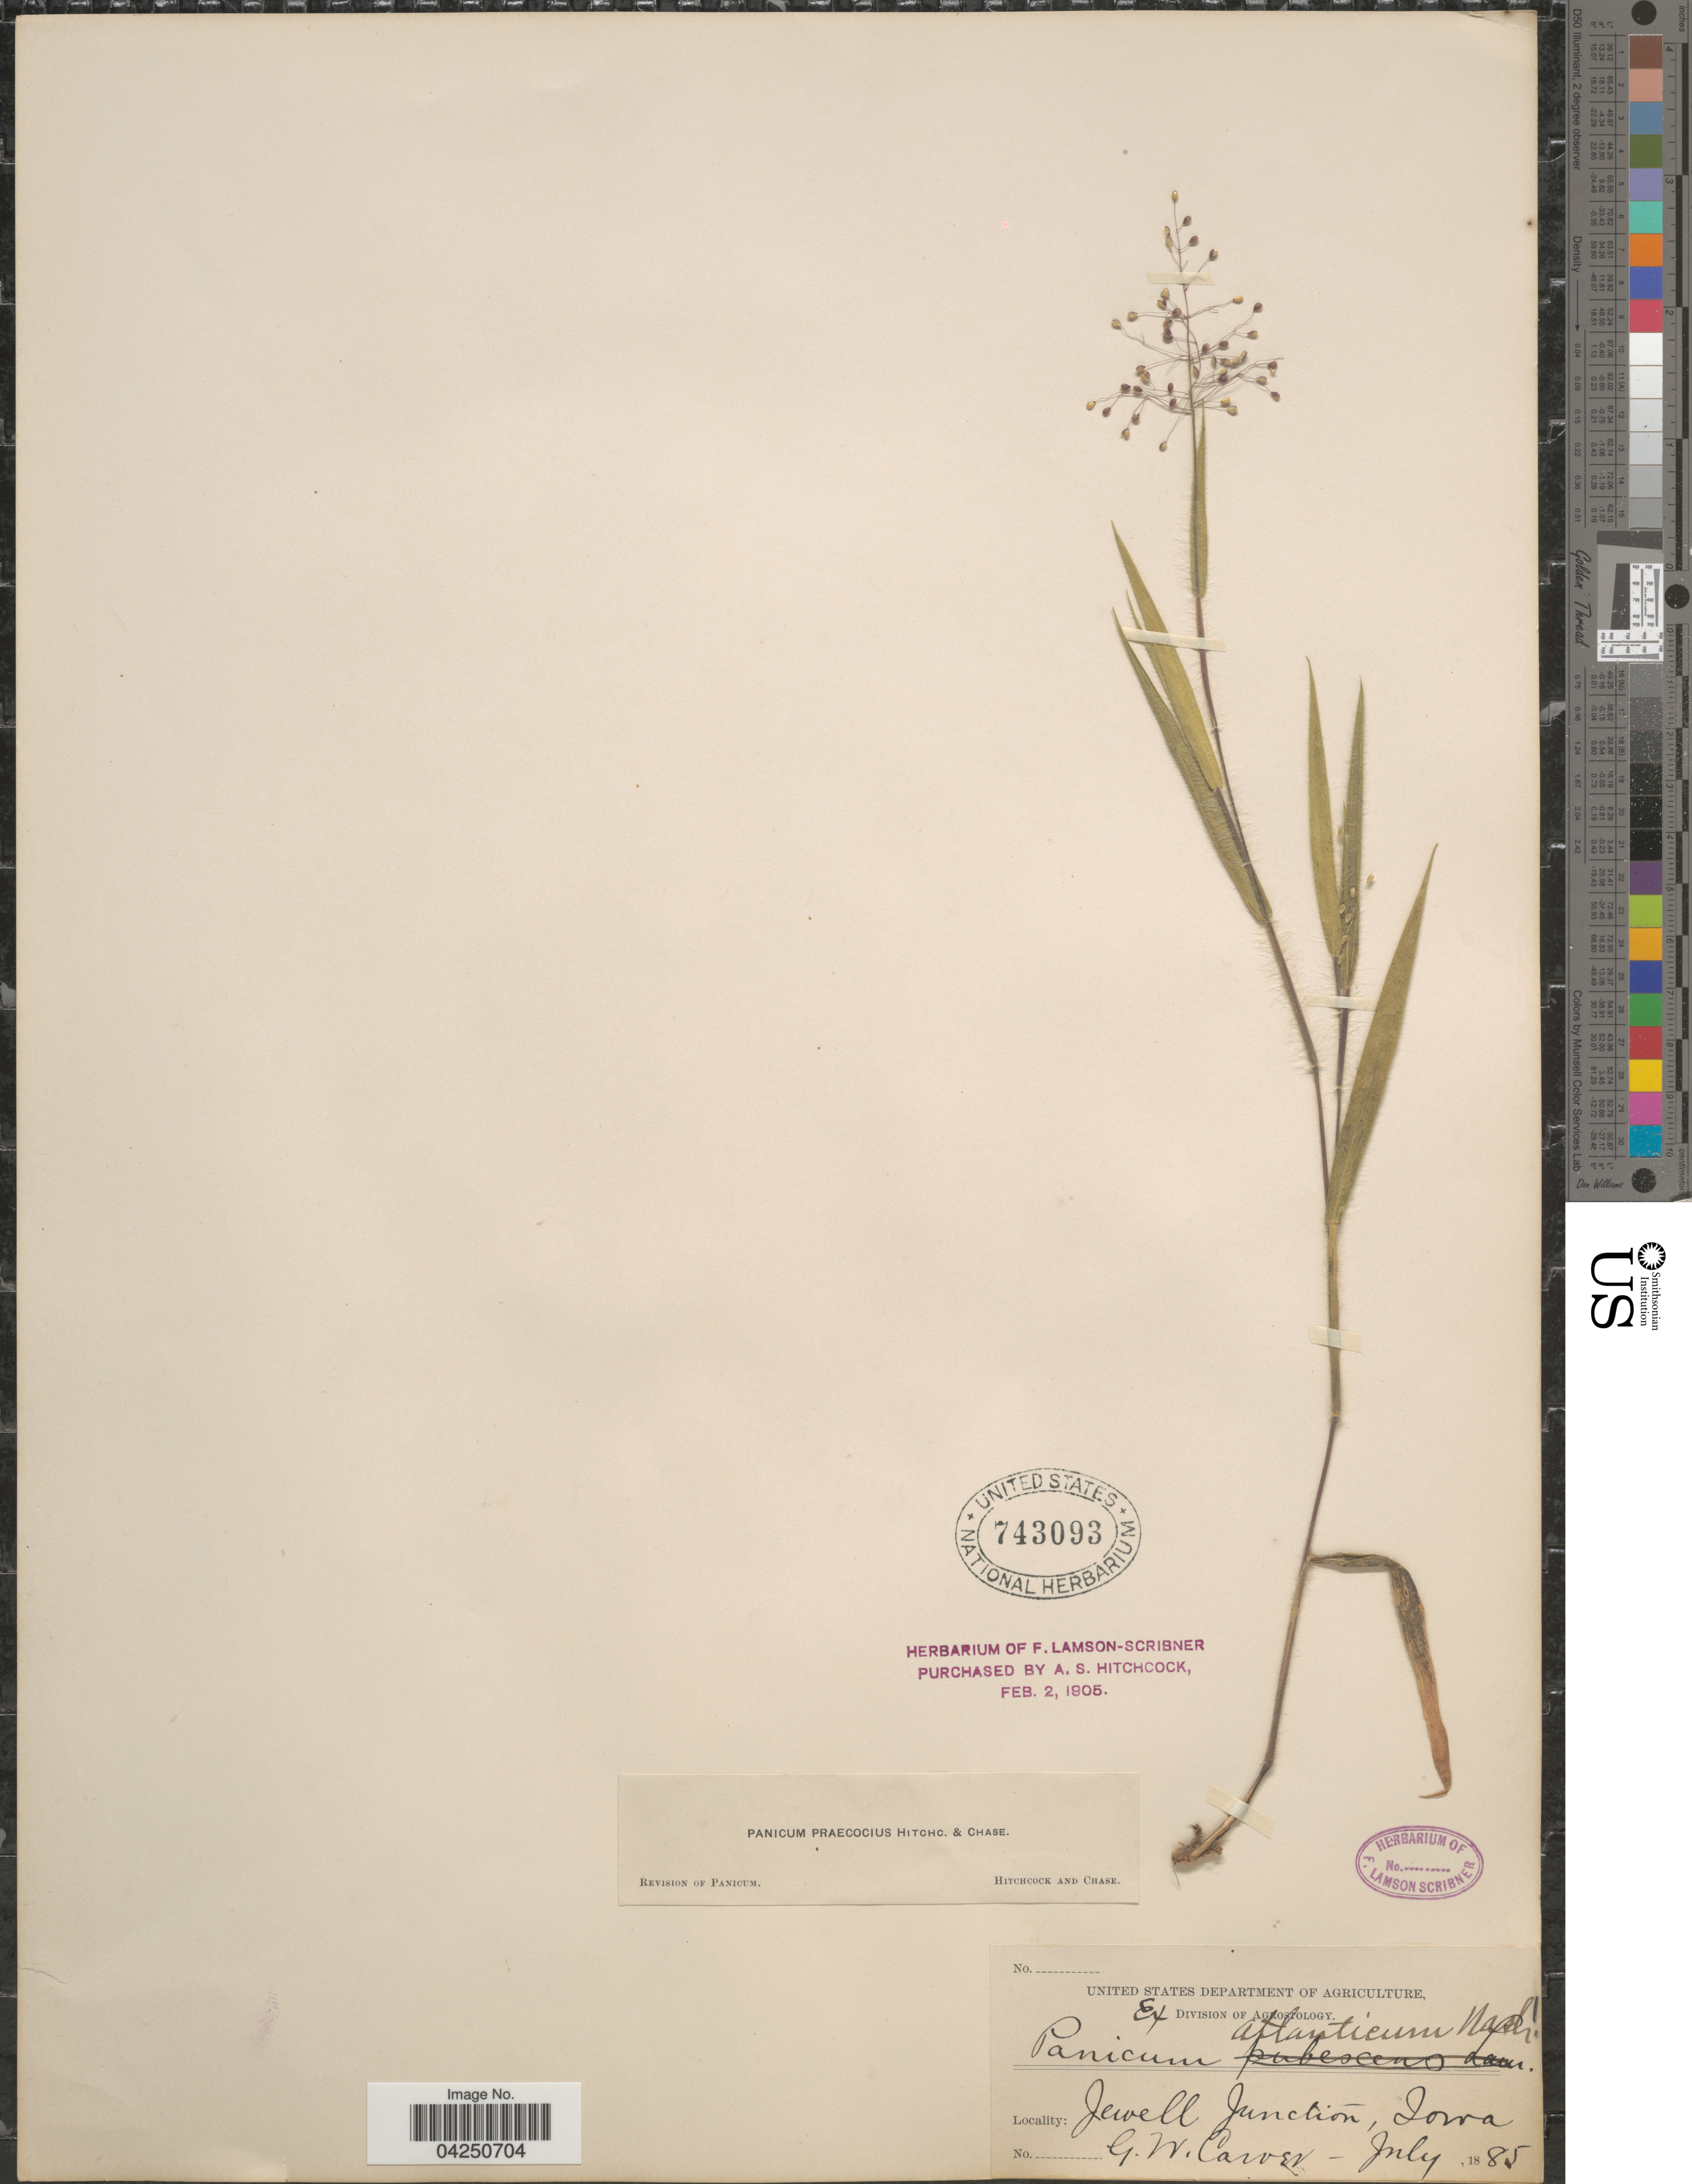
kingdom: Plantae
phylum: Tracheophyta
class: Liliopsida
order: Poales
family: Poaceae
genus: Dichanthelium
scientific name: Dichanthelium acuminatum var. acuminatum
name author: (Sw.) Gould & C.A. Clark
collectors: G. Carver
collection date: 1885-07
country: United States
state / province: Iowa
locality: Jewell Junction.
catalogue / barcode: US 743093